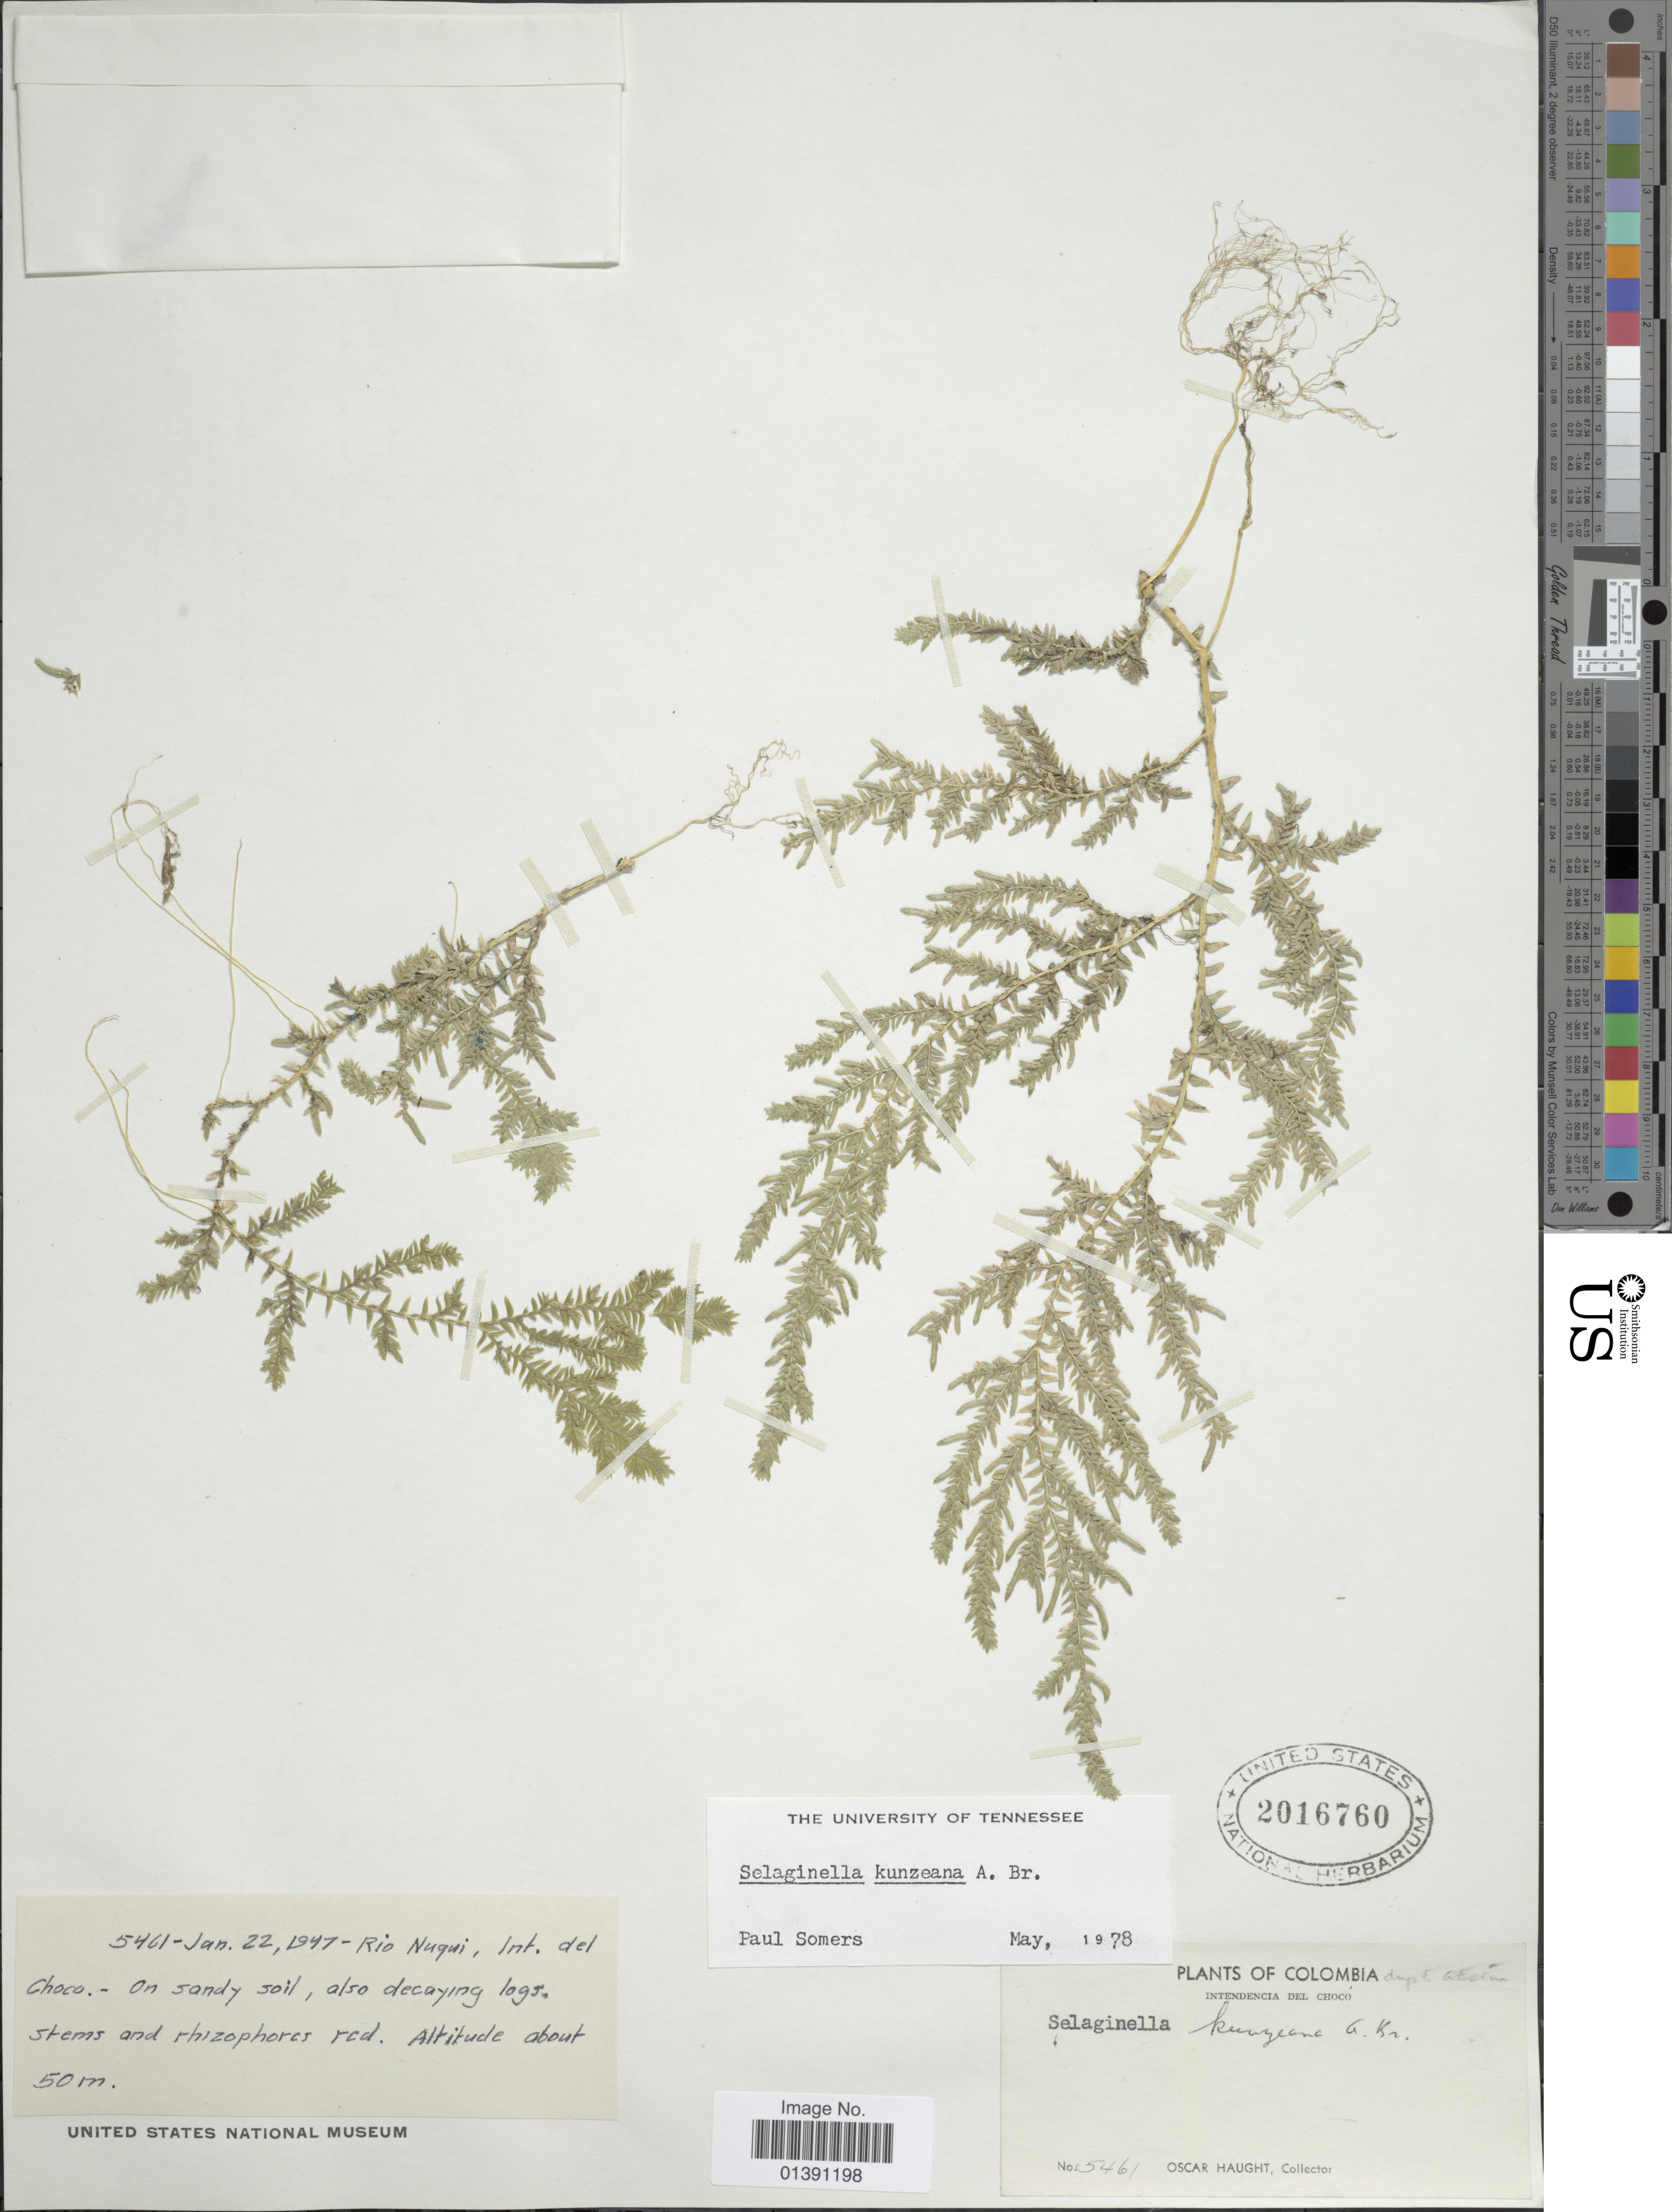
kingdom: Plantae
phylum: Tracheophyta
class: Lycopodiopsida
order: Selaginellales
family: Selaginellaceae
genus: Selaginella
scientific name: Selaginella kunzeana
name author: A. Br.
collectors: O. L. Haught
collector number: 5461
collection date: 1947-01-22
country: Colombia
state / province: Chocó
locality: Rio Nuqui, Int. del Choco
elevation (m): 50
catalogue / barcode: US 2016760